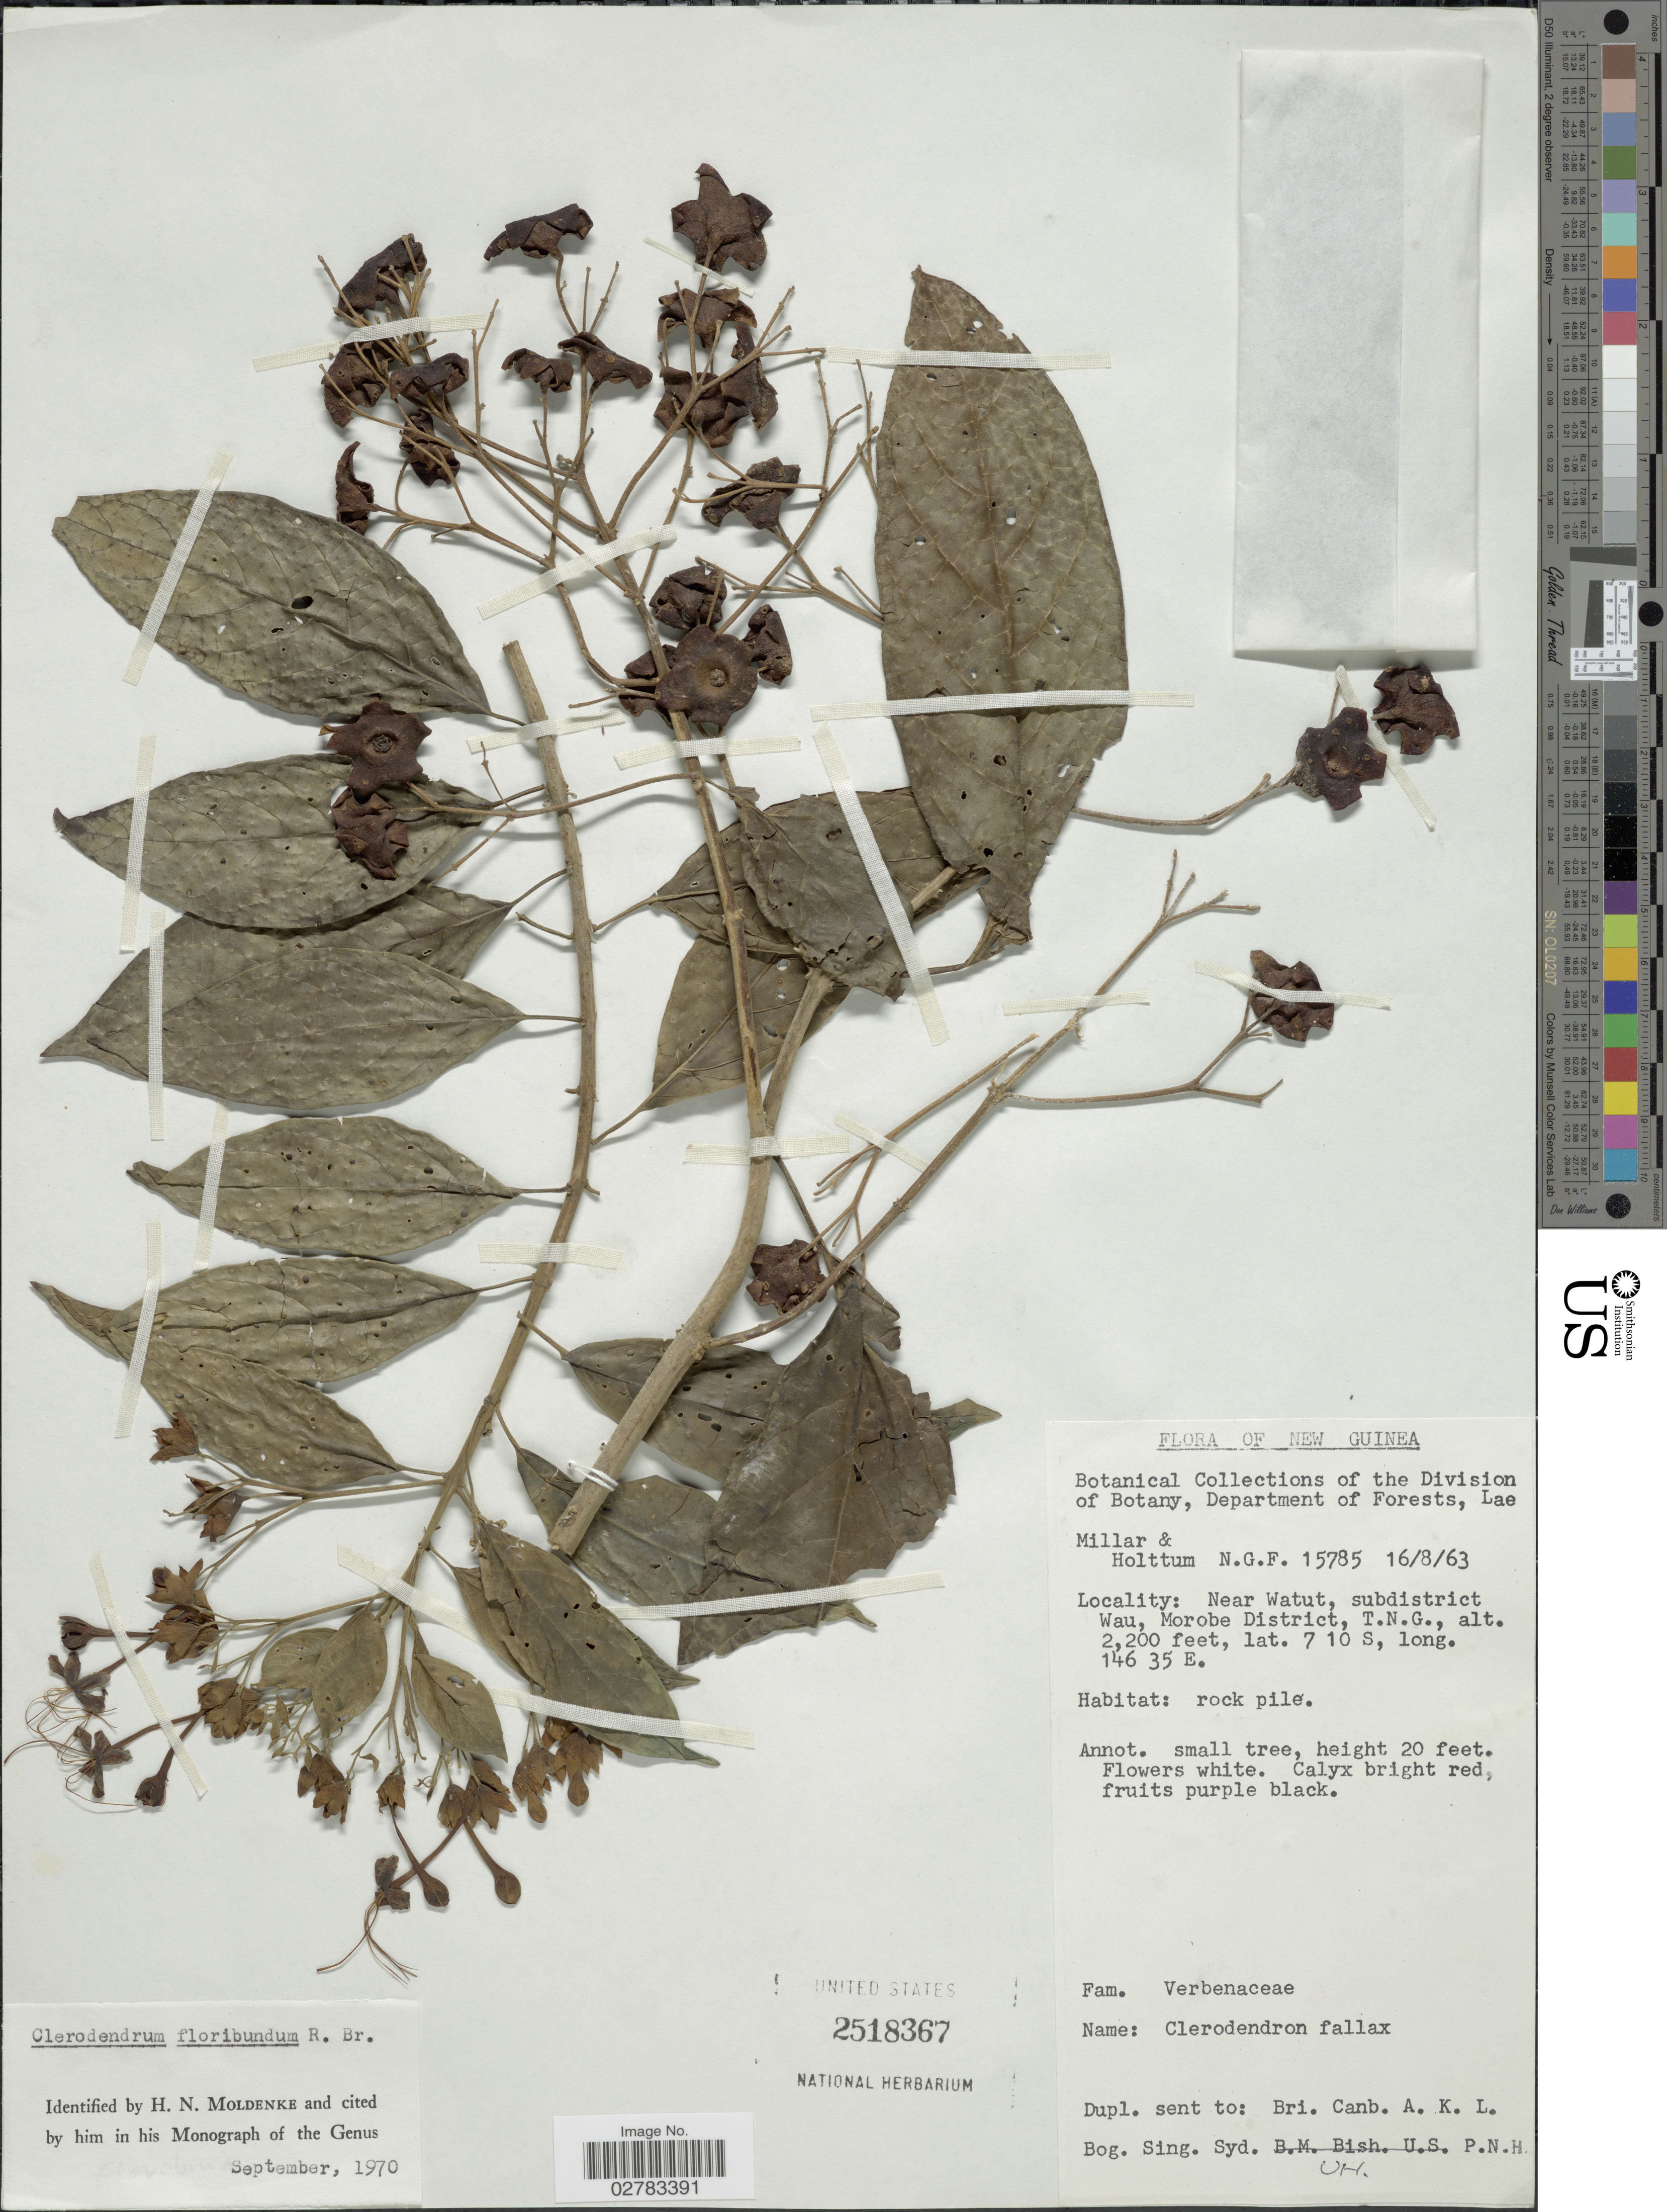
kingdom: Plantae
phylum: Tracheophyta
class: Magnoliopsida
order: Lamiales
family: Lamiaceae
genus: Clerodendrum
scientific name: Clerodendrum floribundum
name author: R. Br.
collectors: -. Millar & Holttum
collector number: N.G.F. 15785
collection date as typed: Transcribed d/m/y: 16/8/63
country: Papua New Guinea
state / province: Morobe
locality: New Guinea, Near Watut, subdistrict Wau, Morobe District, T.N.G.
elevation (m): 671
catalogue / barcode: US 2518367